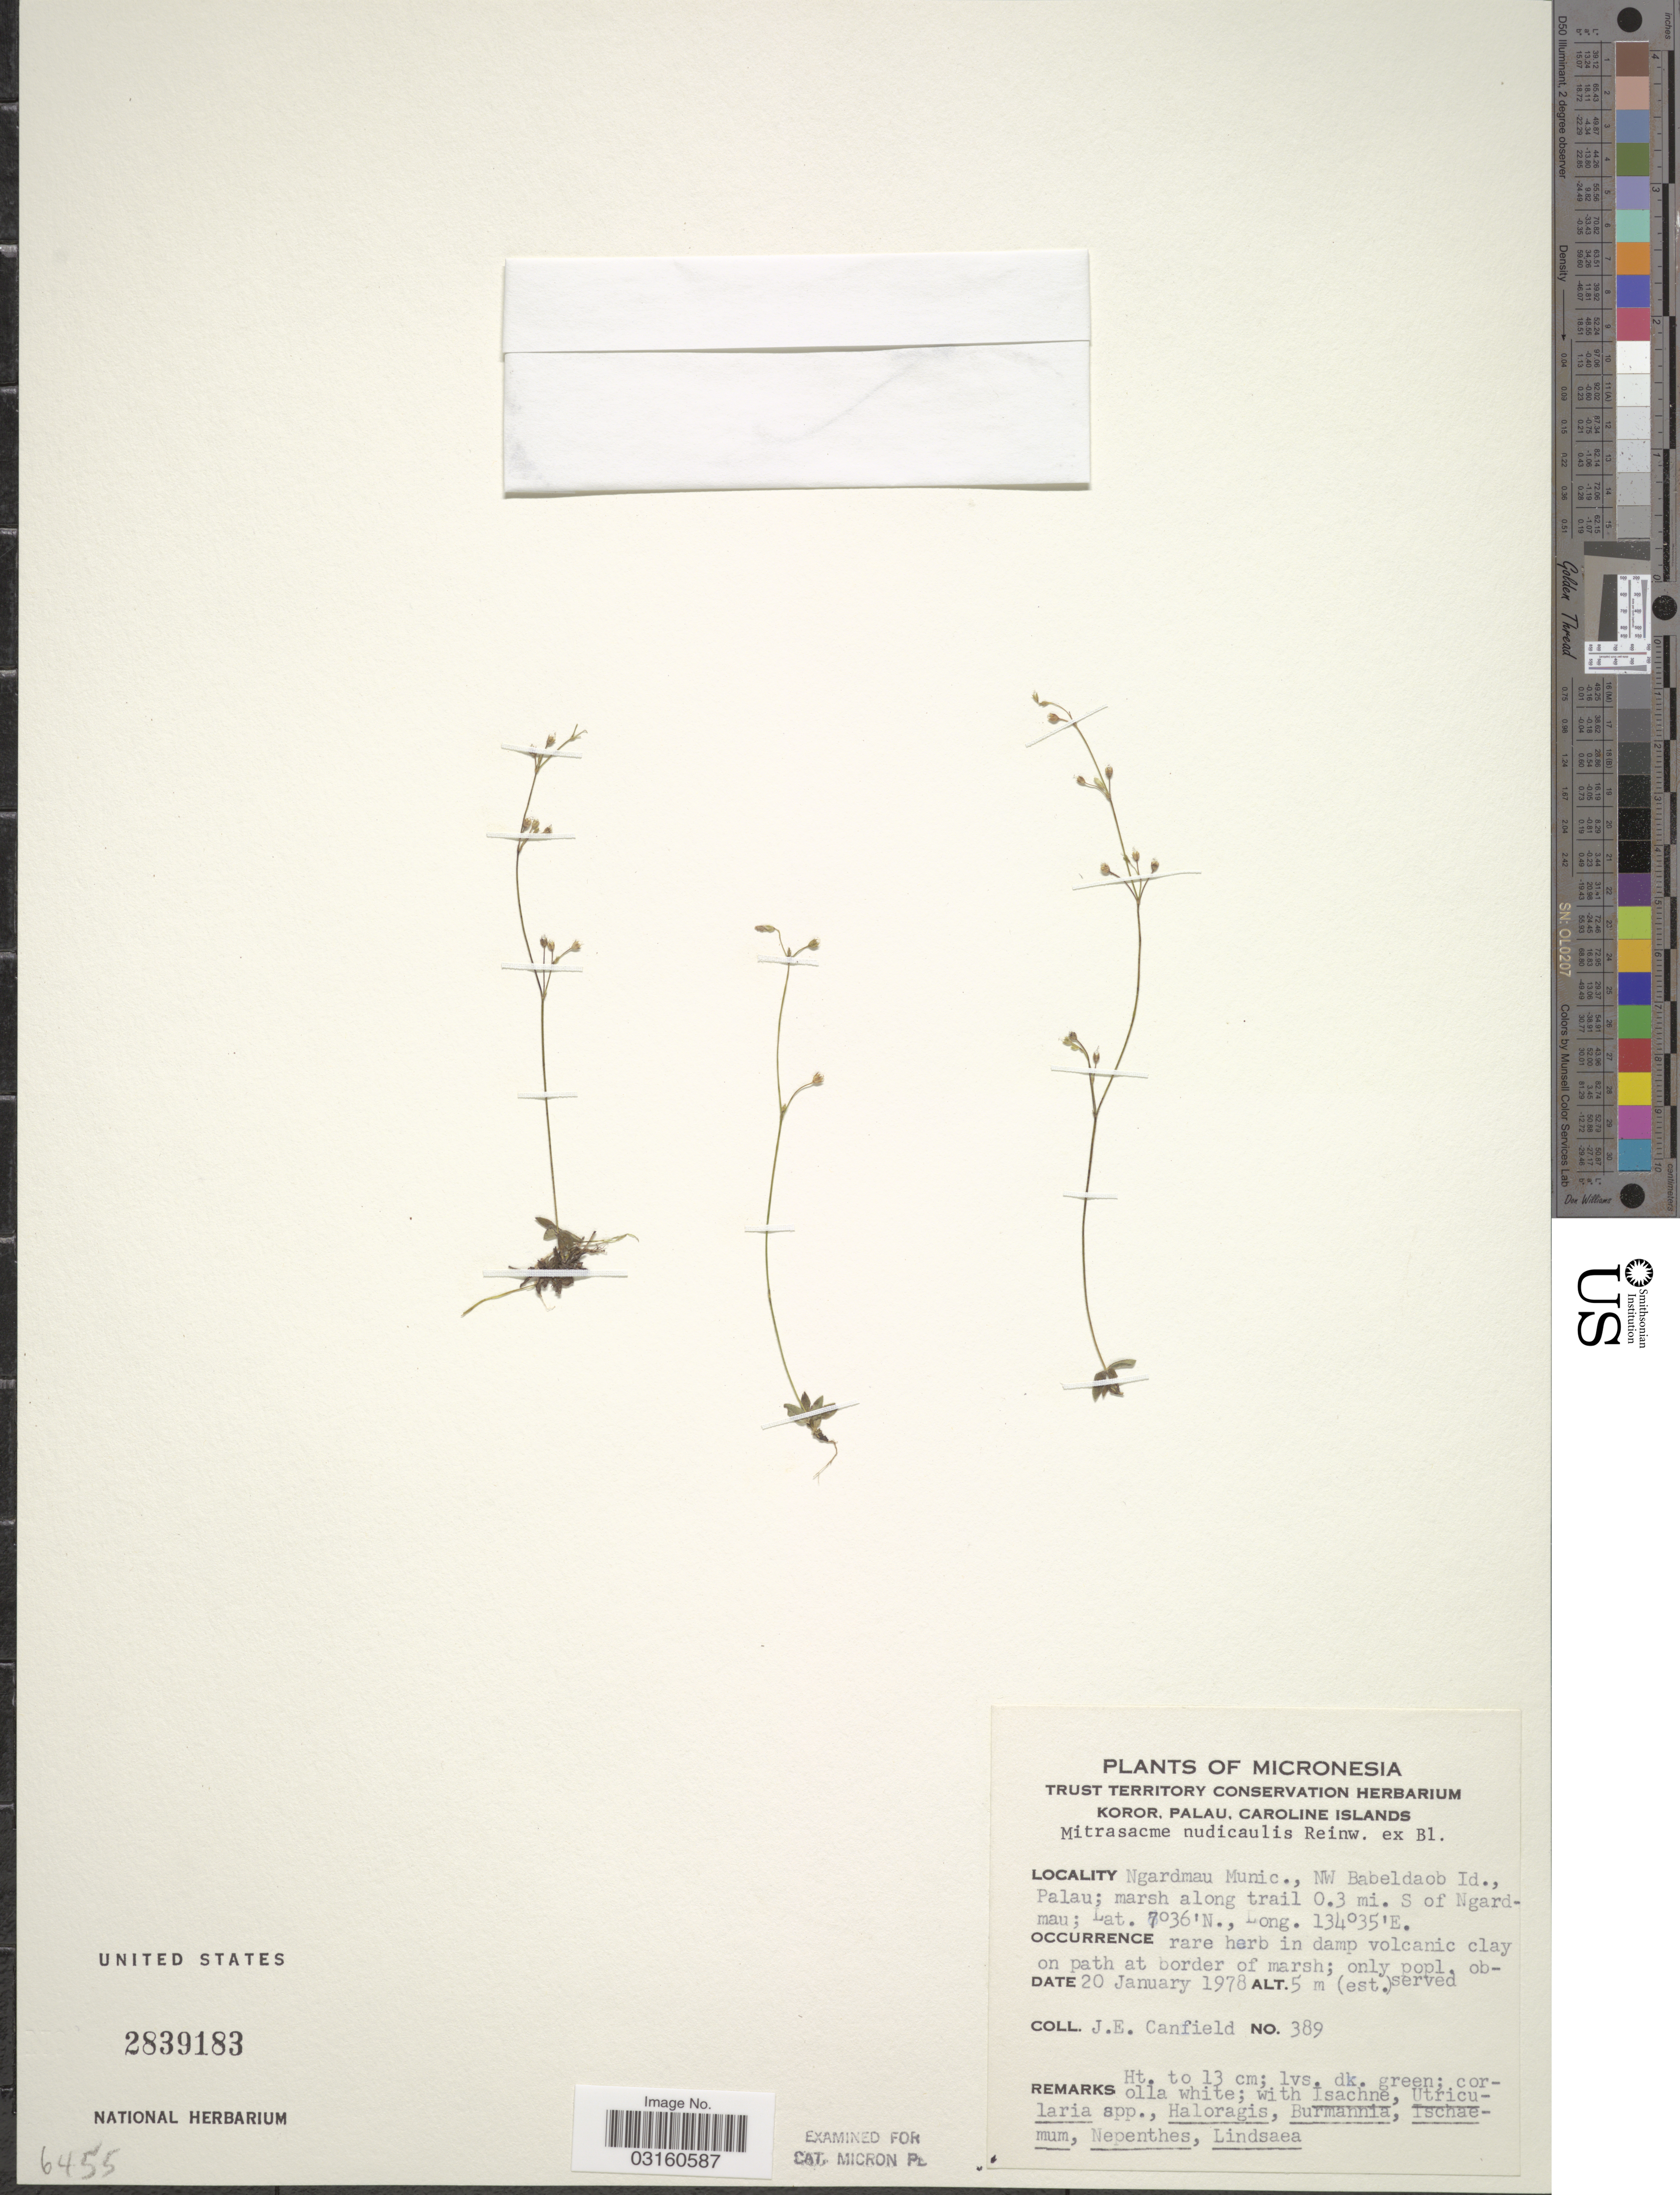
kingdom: Plantae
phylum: Tracheophyta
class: Magnoliopsida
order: Gentianales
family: Loganiaceae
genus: Mitrasacme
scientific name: Mitrasacme nudicaulis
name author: Reinw.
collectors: J. E. Canfield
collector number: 389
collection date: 1978-01-20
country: Palau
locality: Micronesia. Ngardmau Munic., NW Babeldaob Id., Palau; marsh along trail 0.3 mi. S of Ngardmau. Rare herb in damp volcanic clay on path at border of marsh.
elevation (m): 5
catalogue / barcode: US 2839183